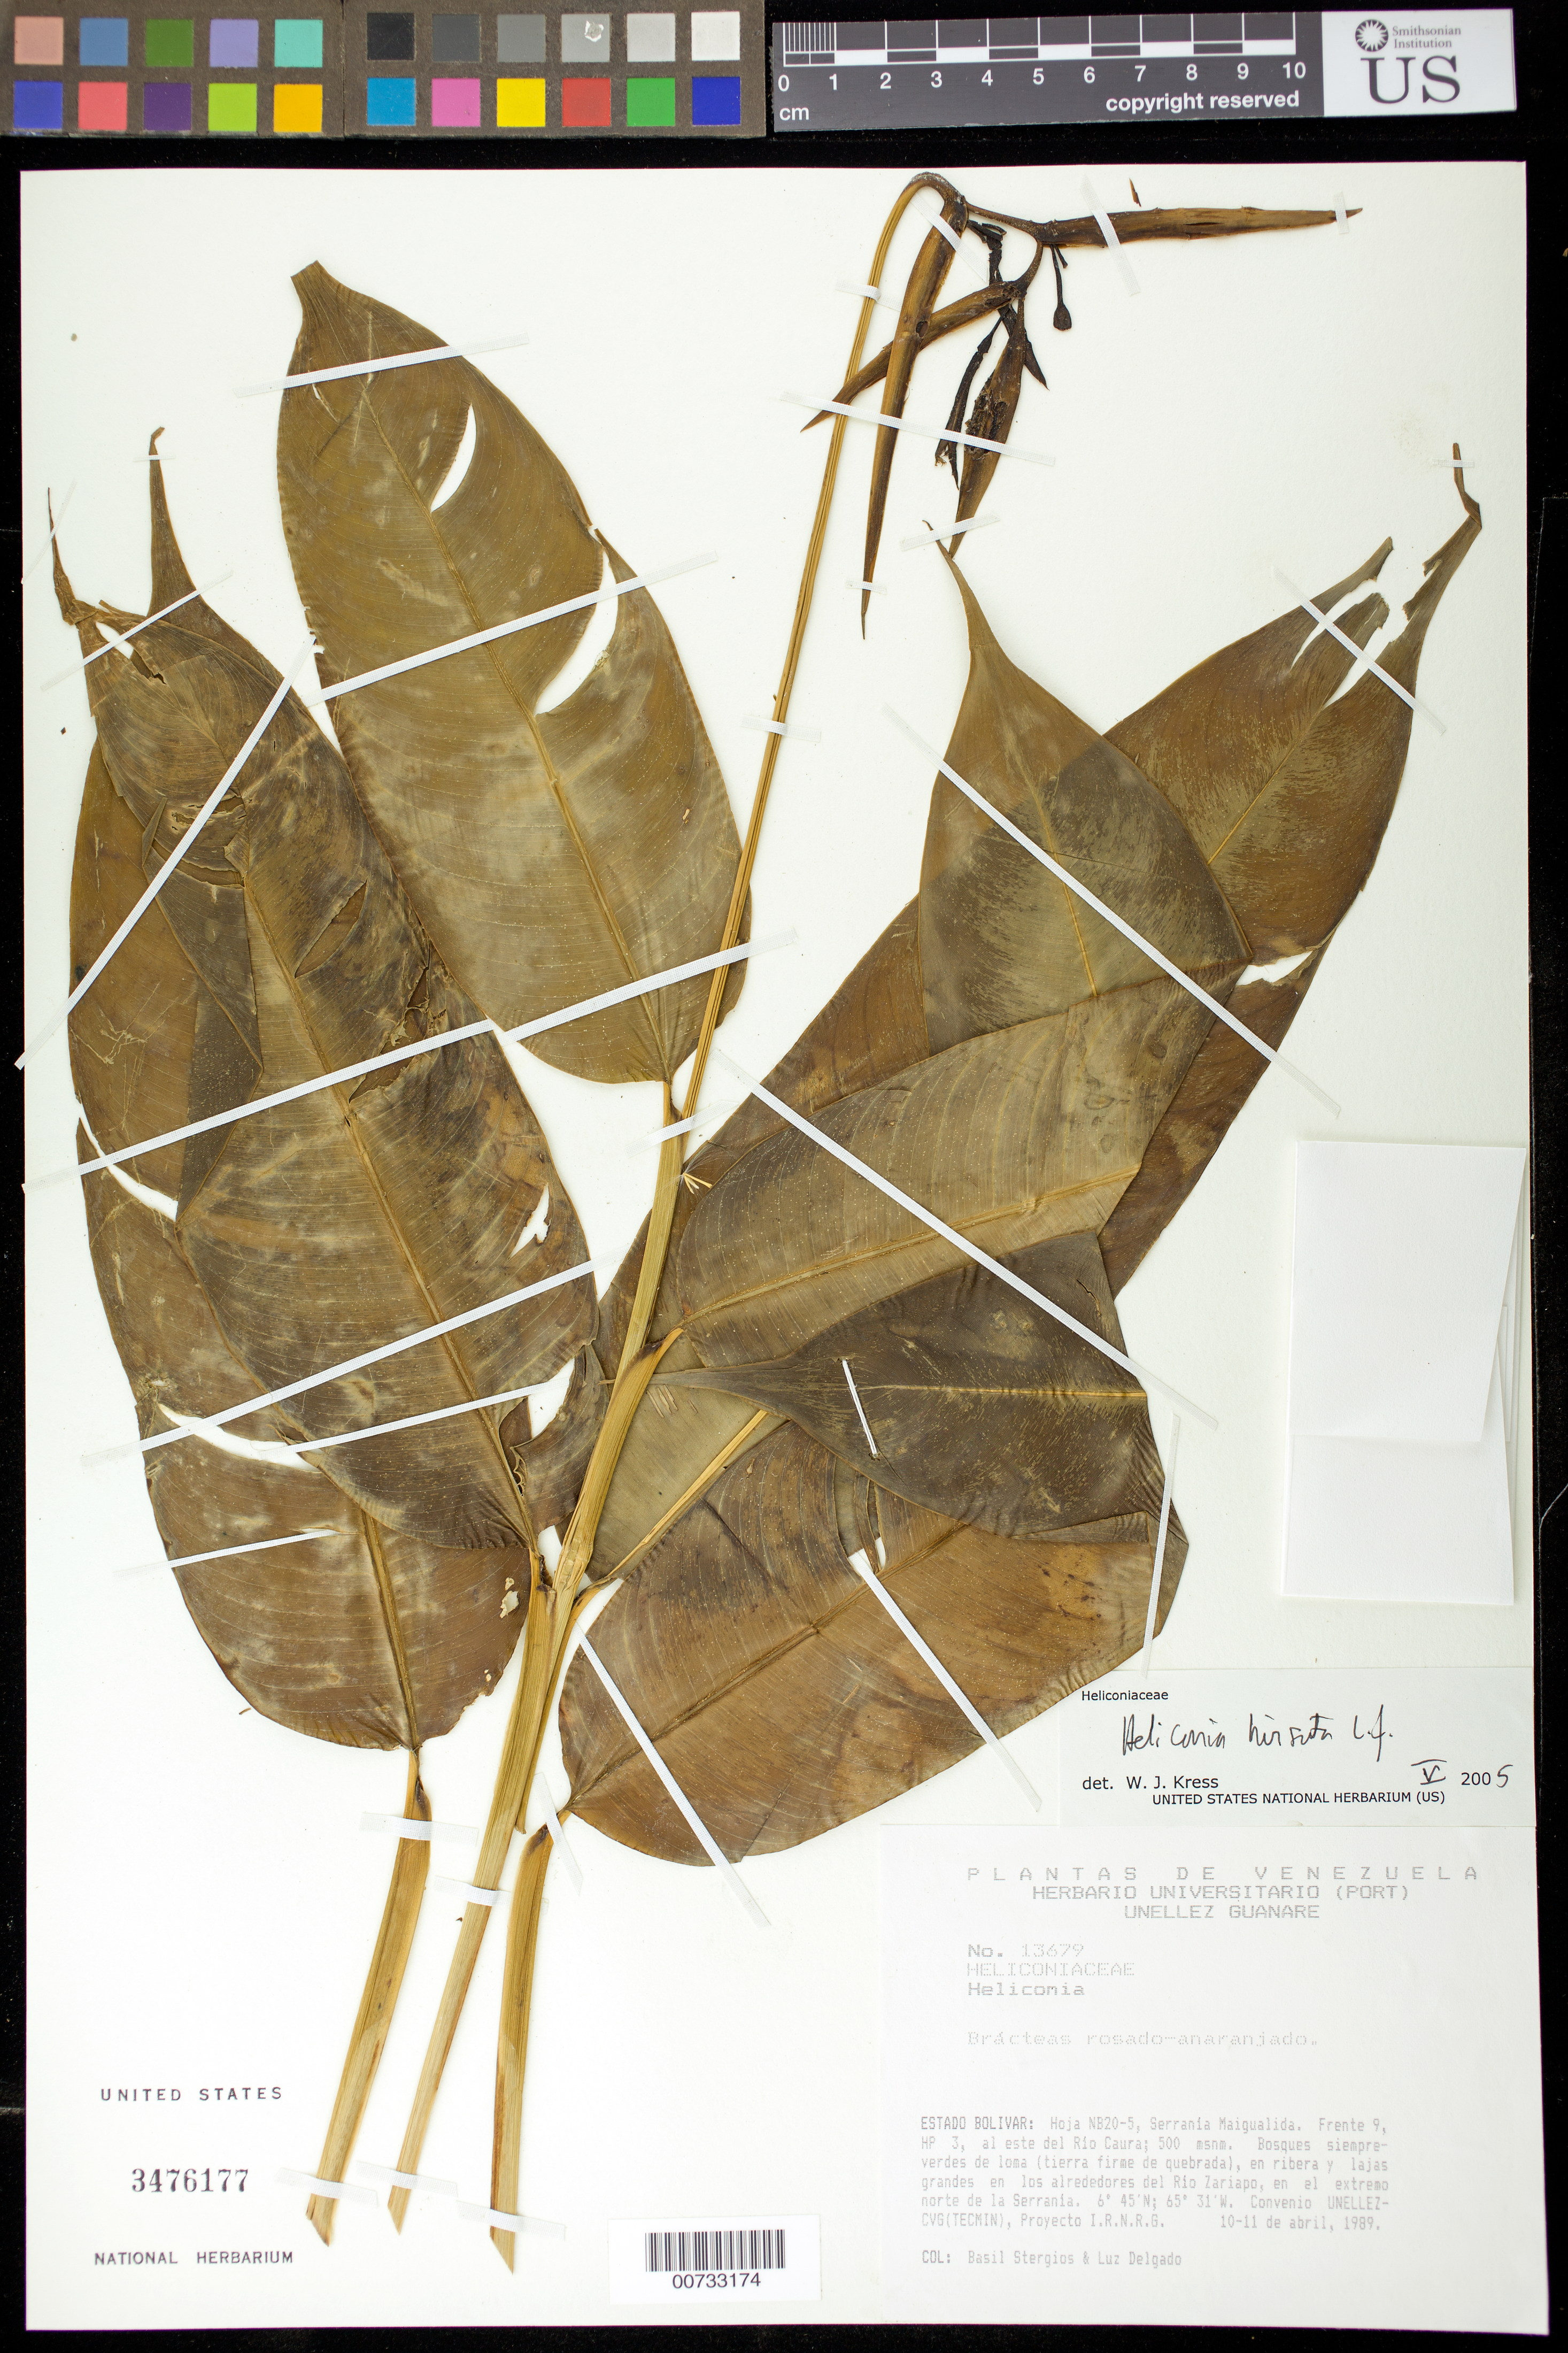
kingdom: Plantae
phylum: Tracheophyta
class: Liliopsida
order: Zingiberales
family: Heliconiaceae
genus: Heliconia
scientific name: Heliconia hirsuta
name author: L. f.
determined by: Kress, W. J., (US), Smithsonian Institution - National Museum of Natural History (UNITED STATES)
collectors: B. G. Stergios & L. Delgado V.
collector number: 13679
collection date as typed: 10 Apr 1989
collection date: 1989-04-10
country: Venezuela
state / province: Bolivar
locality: Serrania Maigualida, E del río Caura, alrededores del río Zariapo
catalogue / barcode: US 3476177